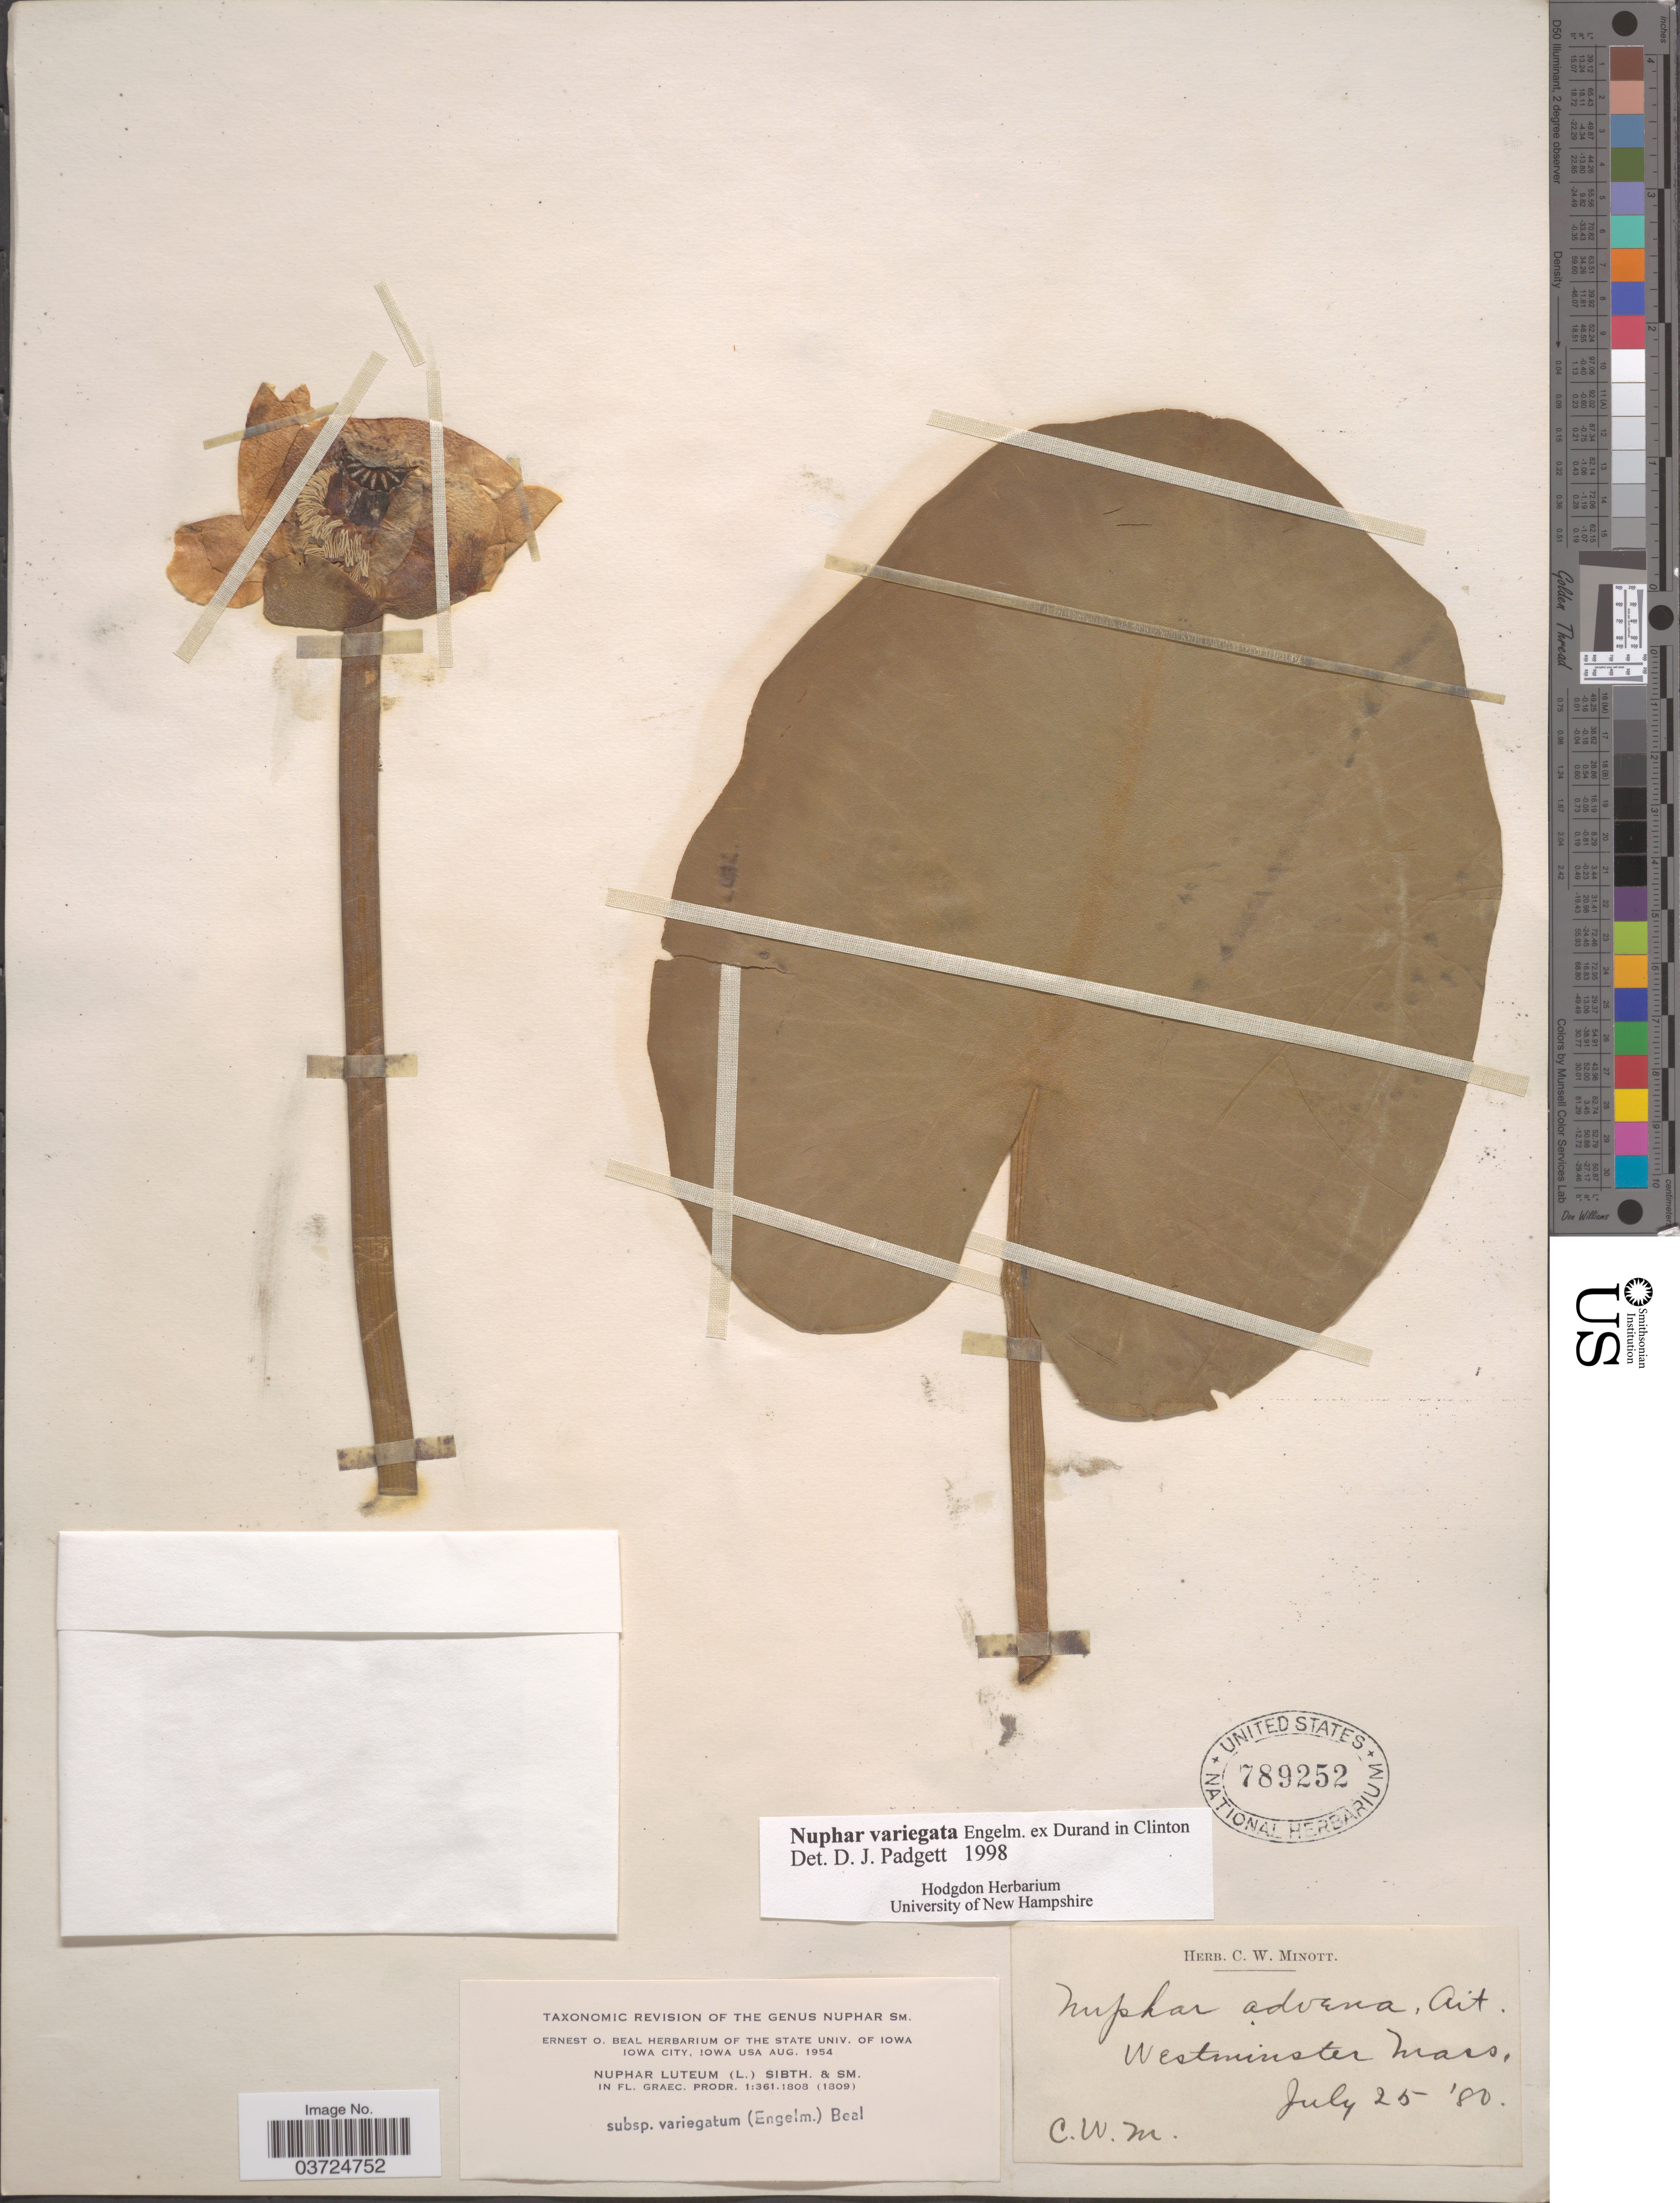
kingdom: Plantae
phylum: Tracheophyta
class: Magnoliopsida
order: Nymphaeales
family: Nymphaeaceae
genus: Nuphar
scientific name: Nuphar variegata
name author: Engelm. ex Durand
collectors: C. Minott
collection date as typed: Transcribed d/m/y: 25/7/80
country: United States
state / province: Massachusetts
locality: Westminster.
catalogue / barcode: US 789252